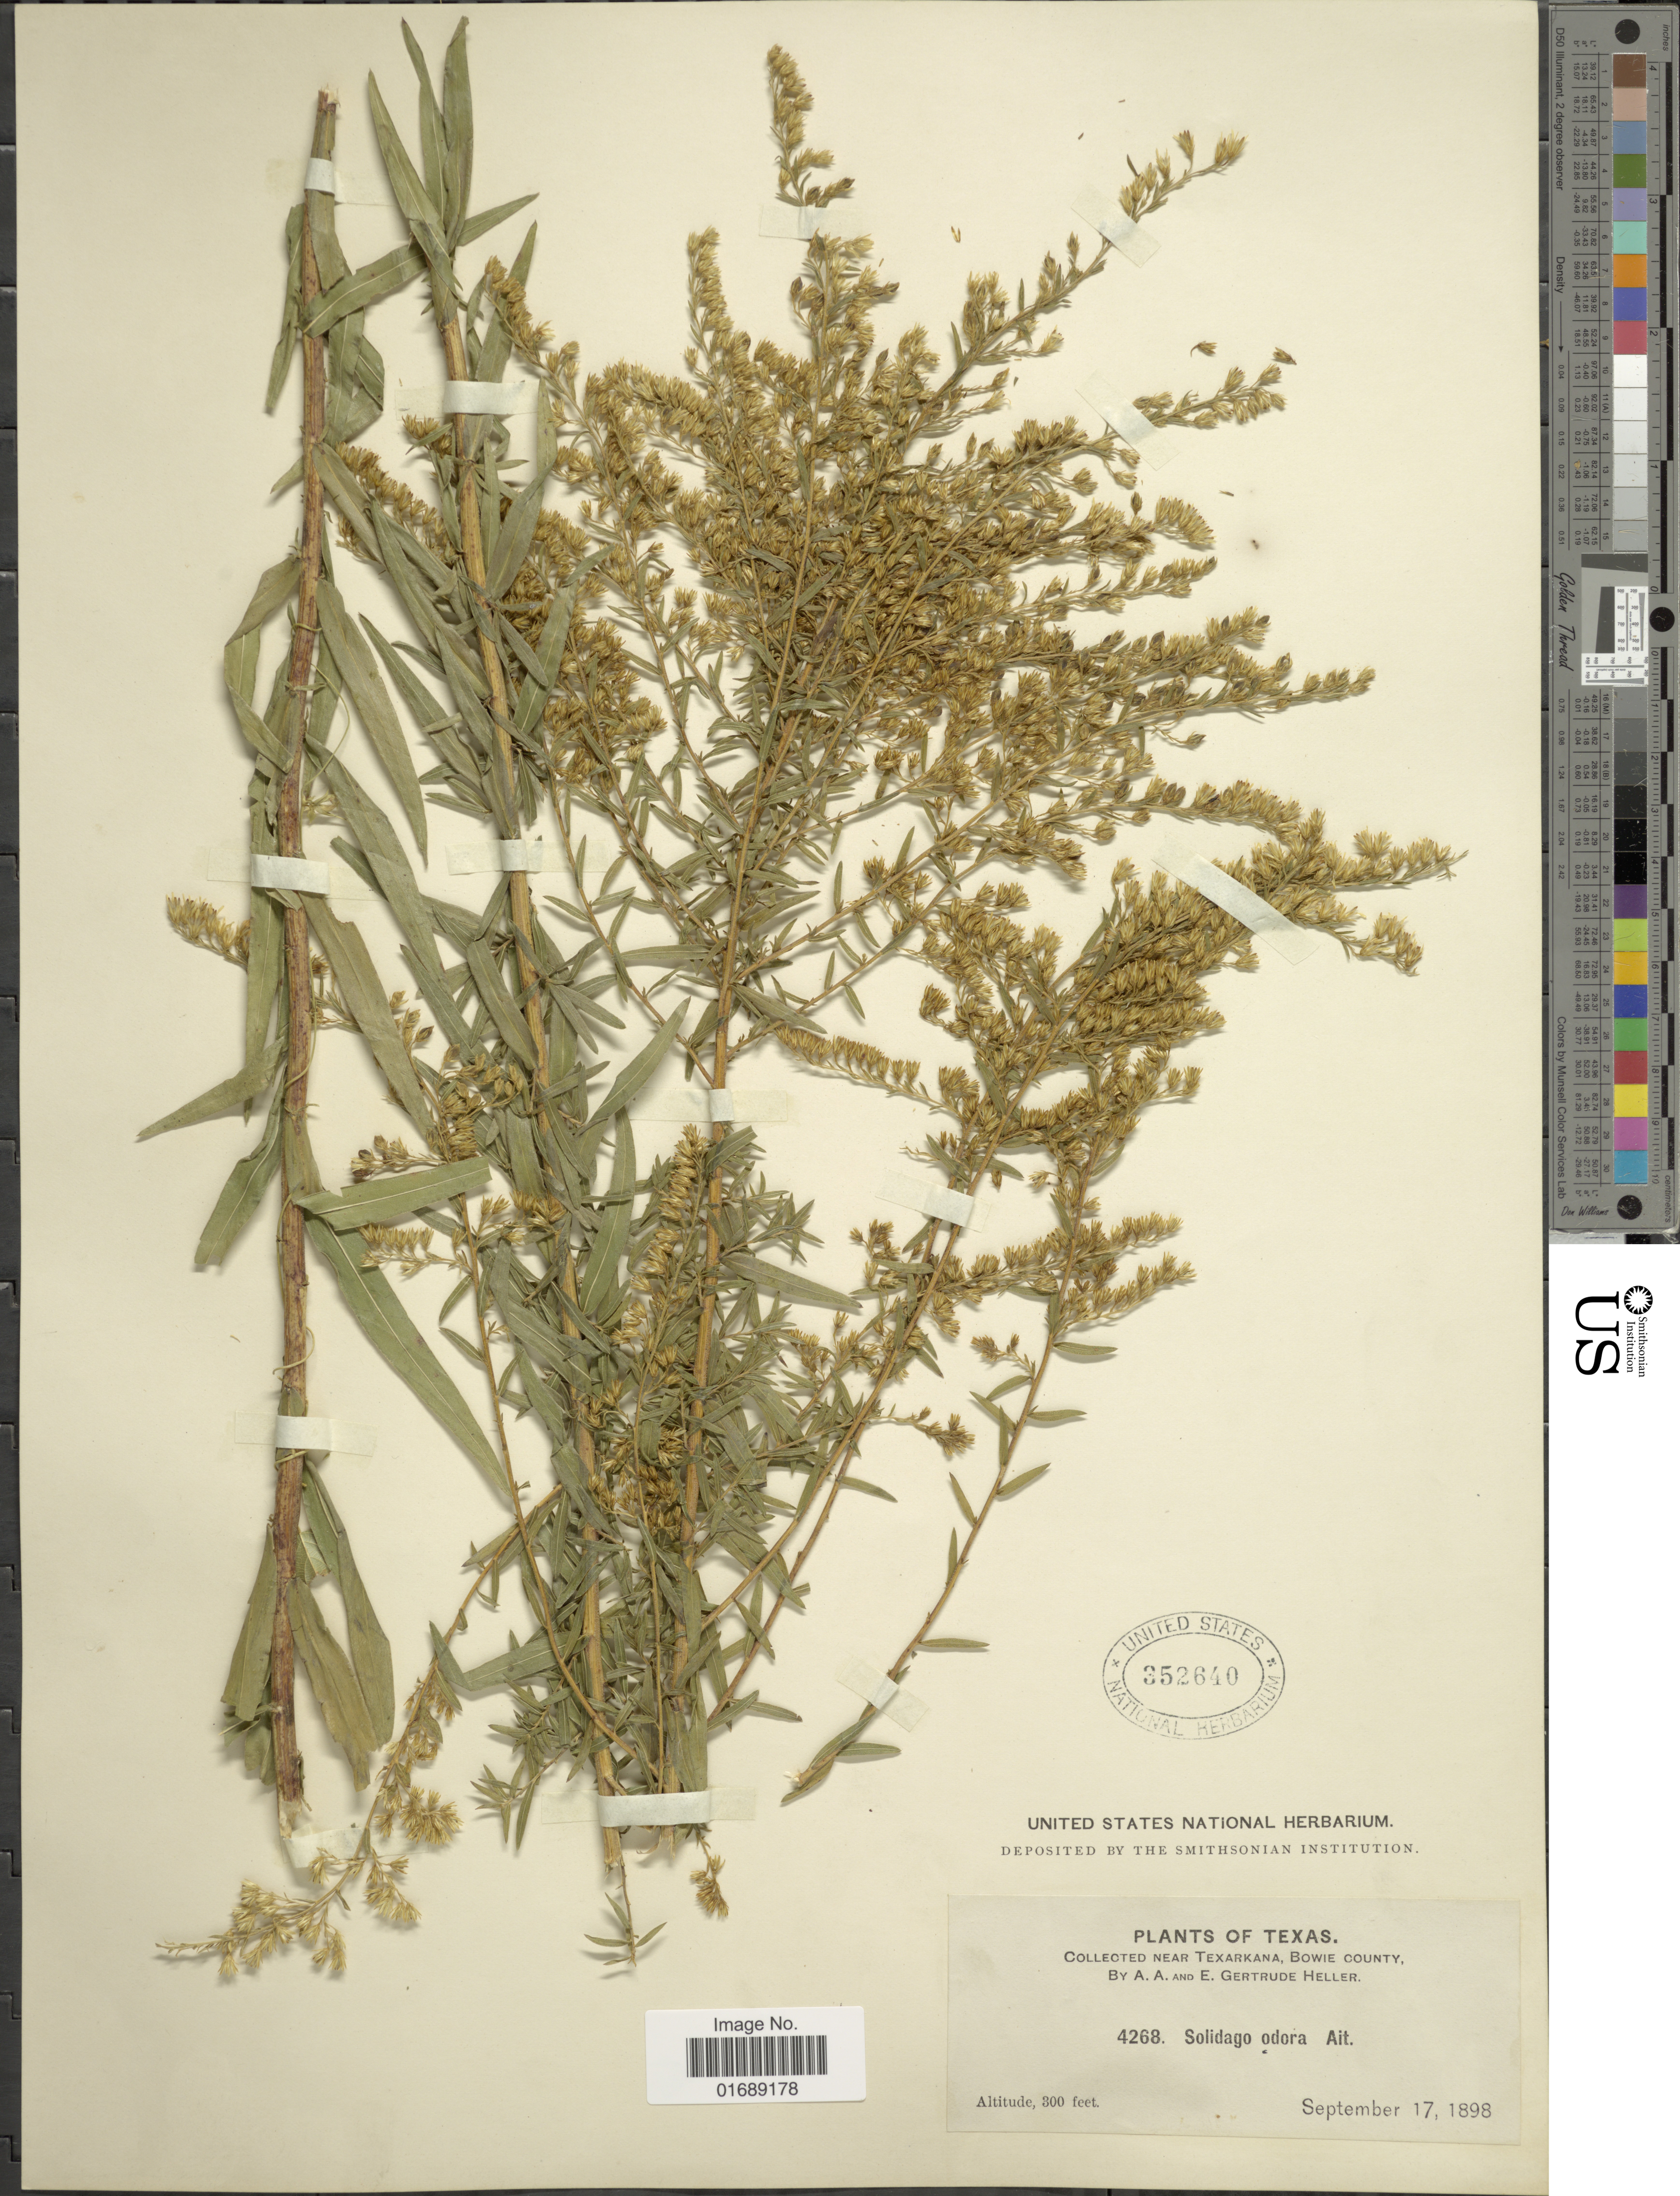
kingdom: Plantae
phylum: Tracheophyta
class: Magnoliopsida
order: Asterales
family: Asteraceae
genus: Solidago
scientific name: Solidago odora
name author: Aiton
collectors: A. A. Heller & E. G. Heller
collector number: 4268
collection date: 1898-09-17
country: United States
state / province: Texas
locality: Near Texarkana, Bowie County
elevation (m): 91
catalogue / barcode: US 352640